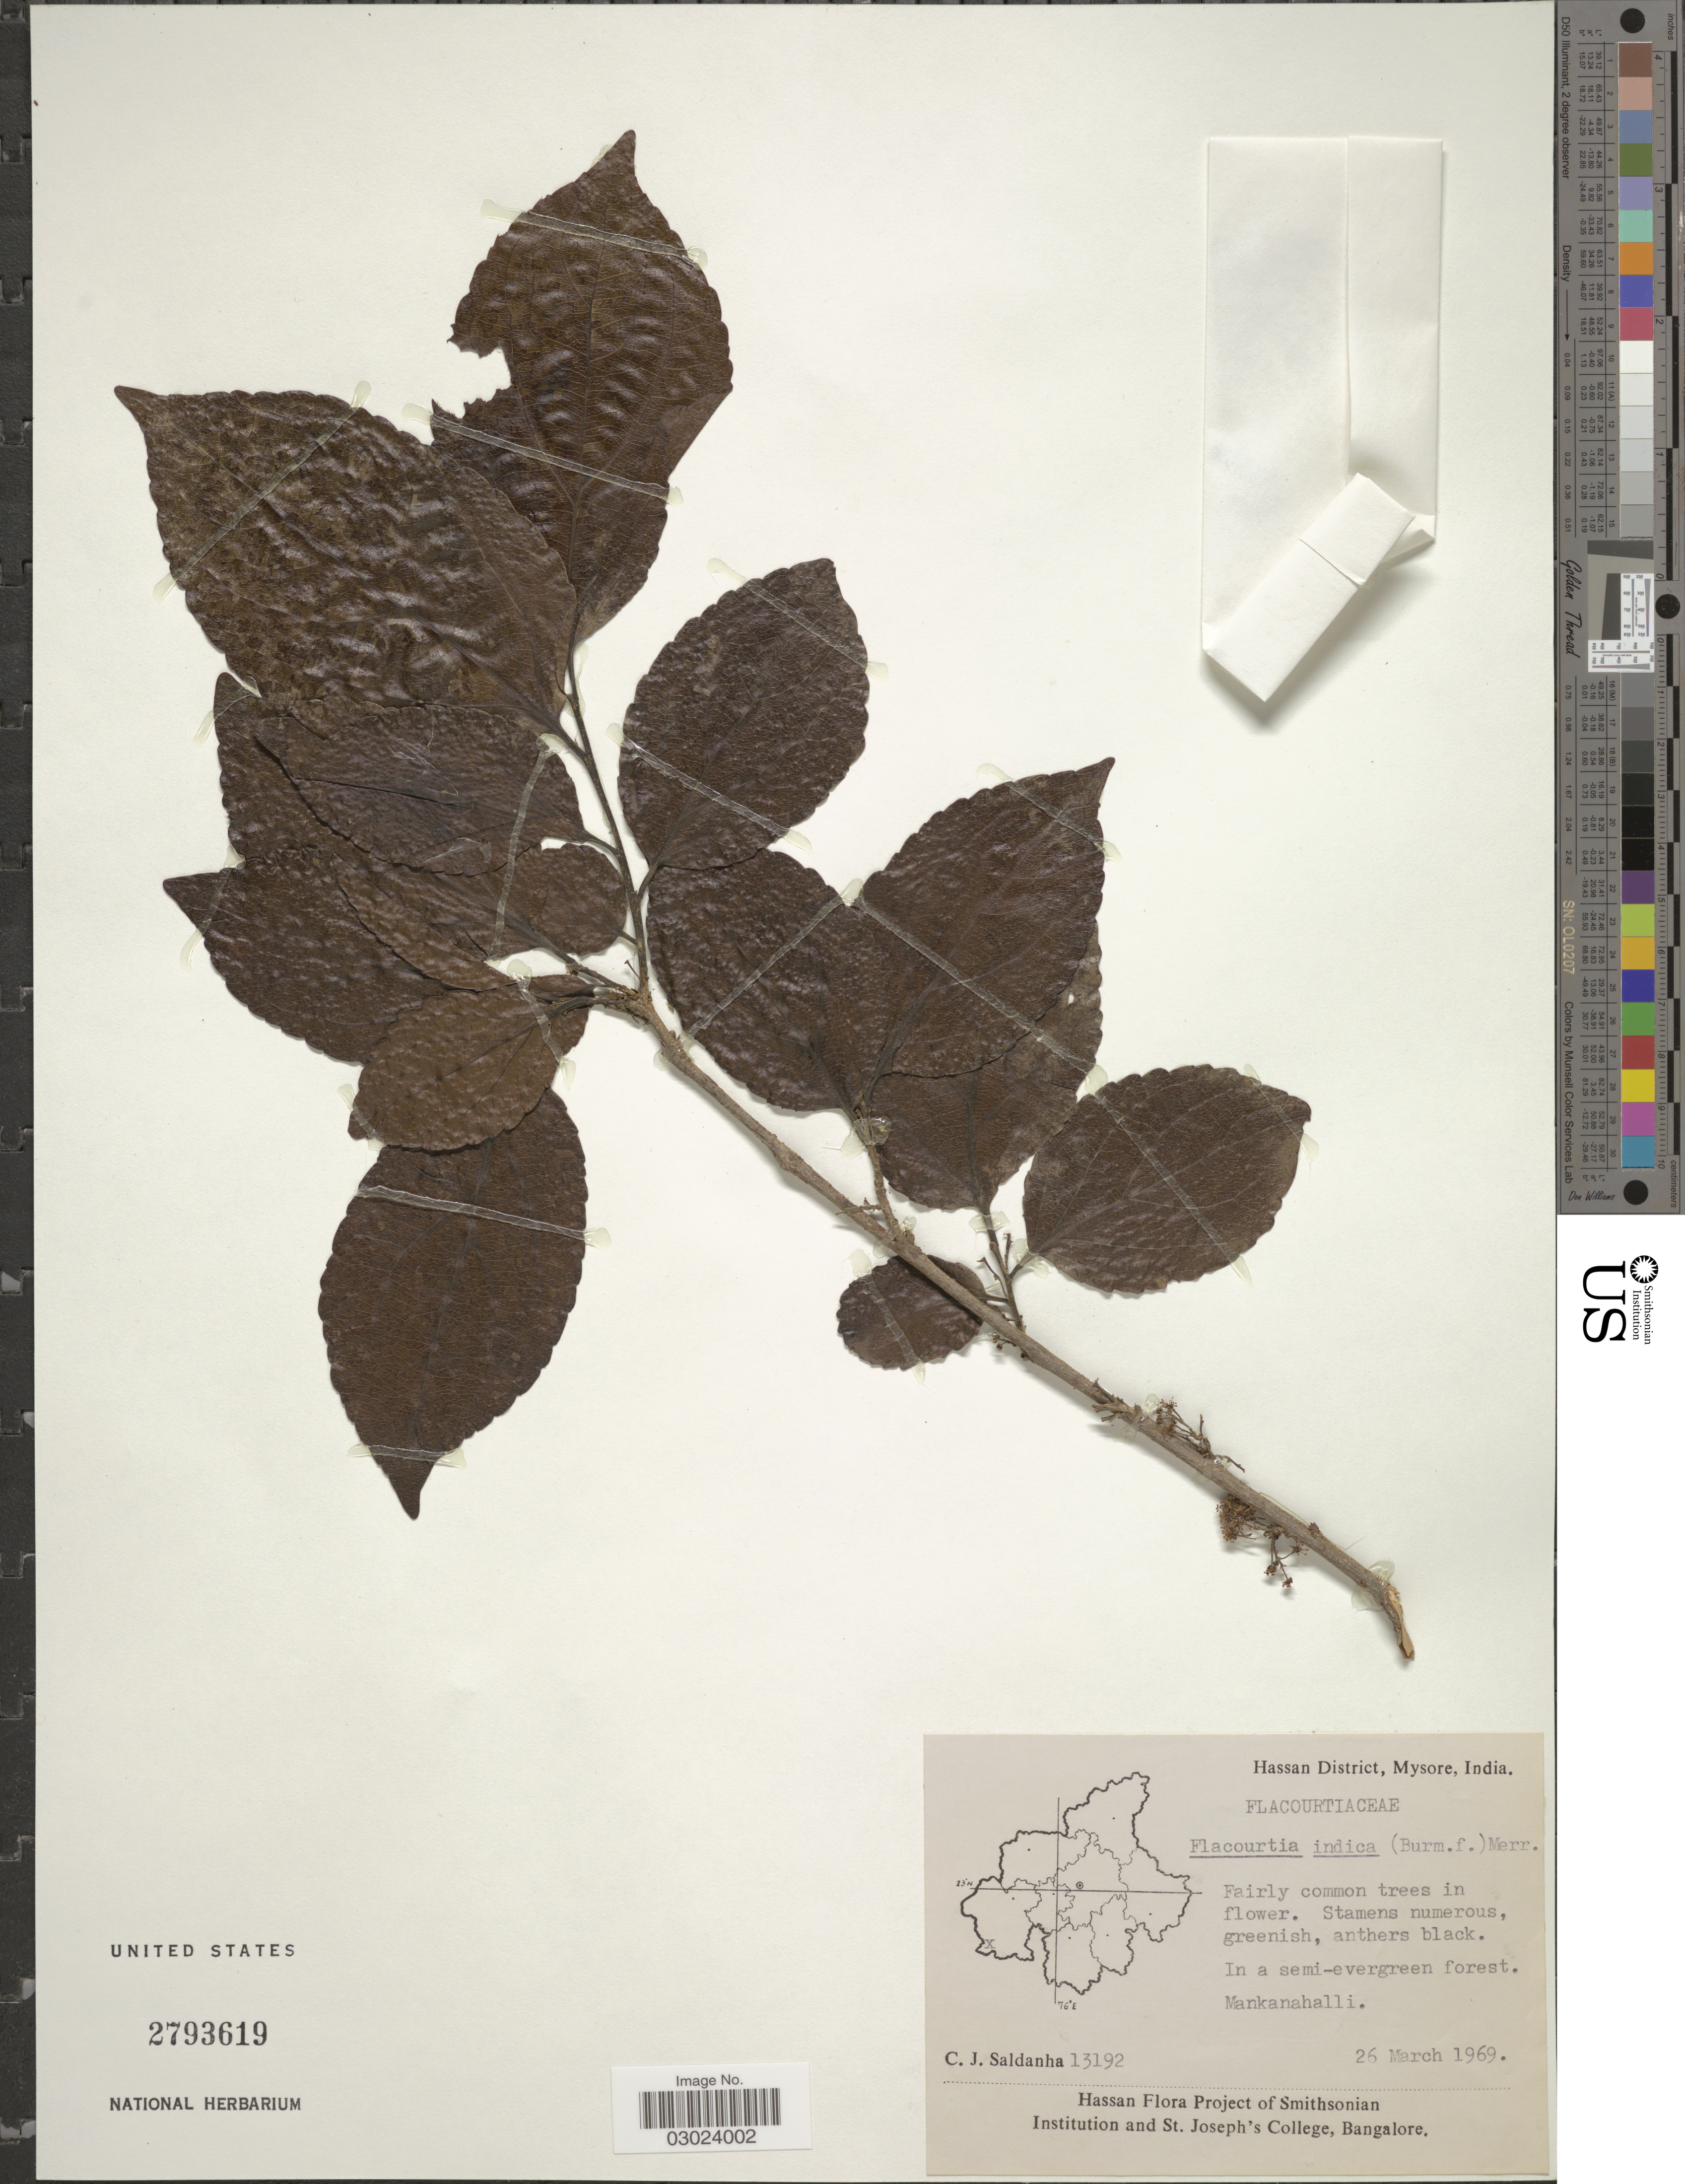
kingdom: Plantae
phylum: Tracheophyta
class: Magnoliopsida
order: Malpighiales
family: Salicaceae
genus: Flacourtia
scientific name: Flacourtia indica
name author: (Burm. f.) Merr.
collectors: C. J. Saldanha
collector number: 13192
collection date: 1969-03-26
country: India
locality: Hassan District, Mysore. Mankanahalli.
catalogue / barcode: US 2793619